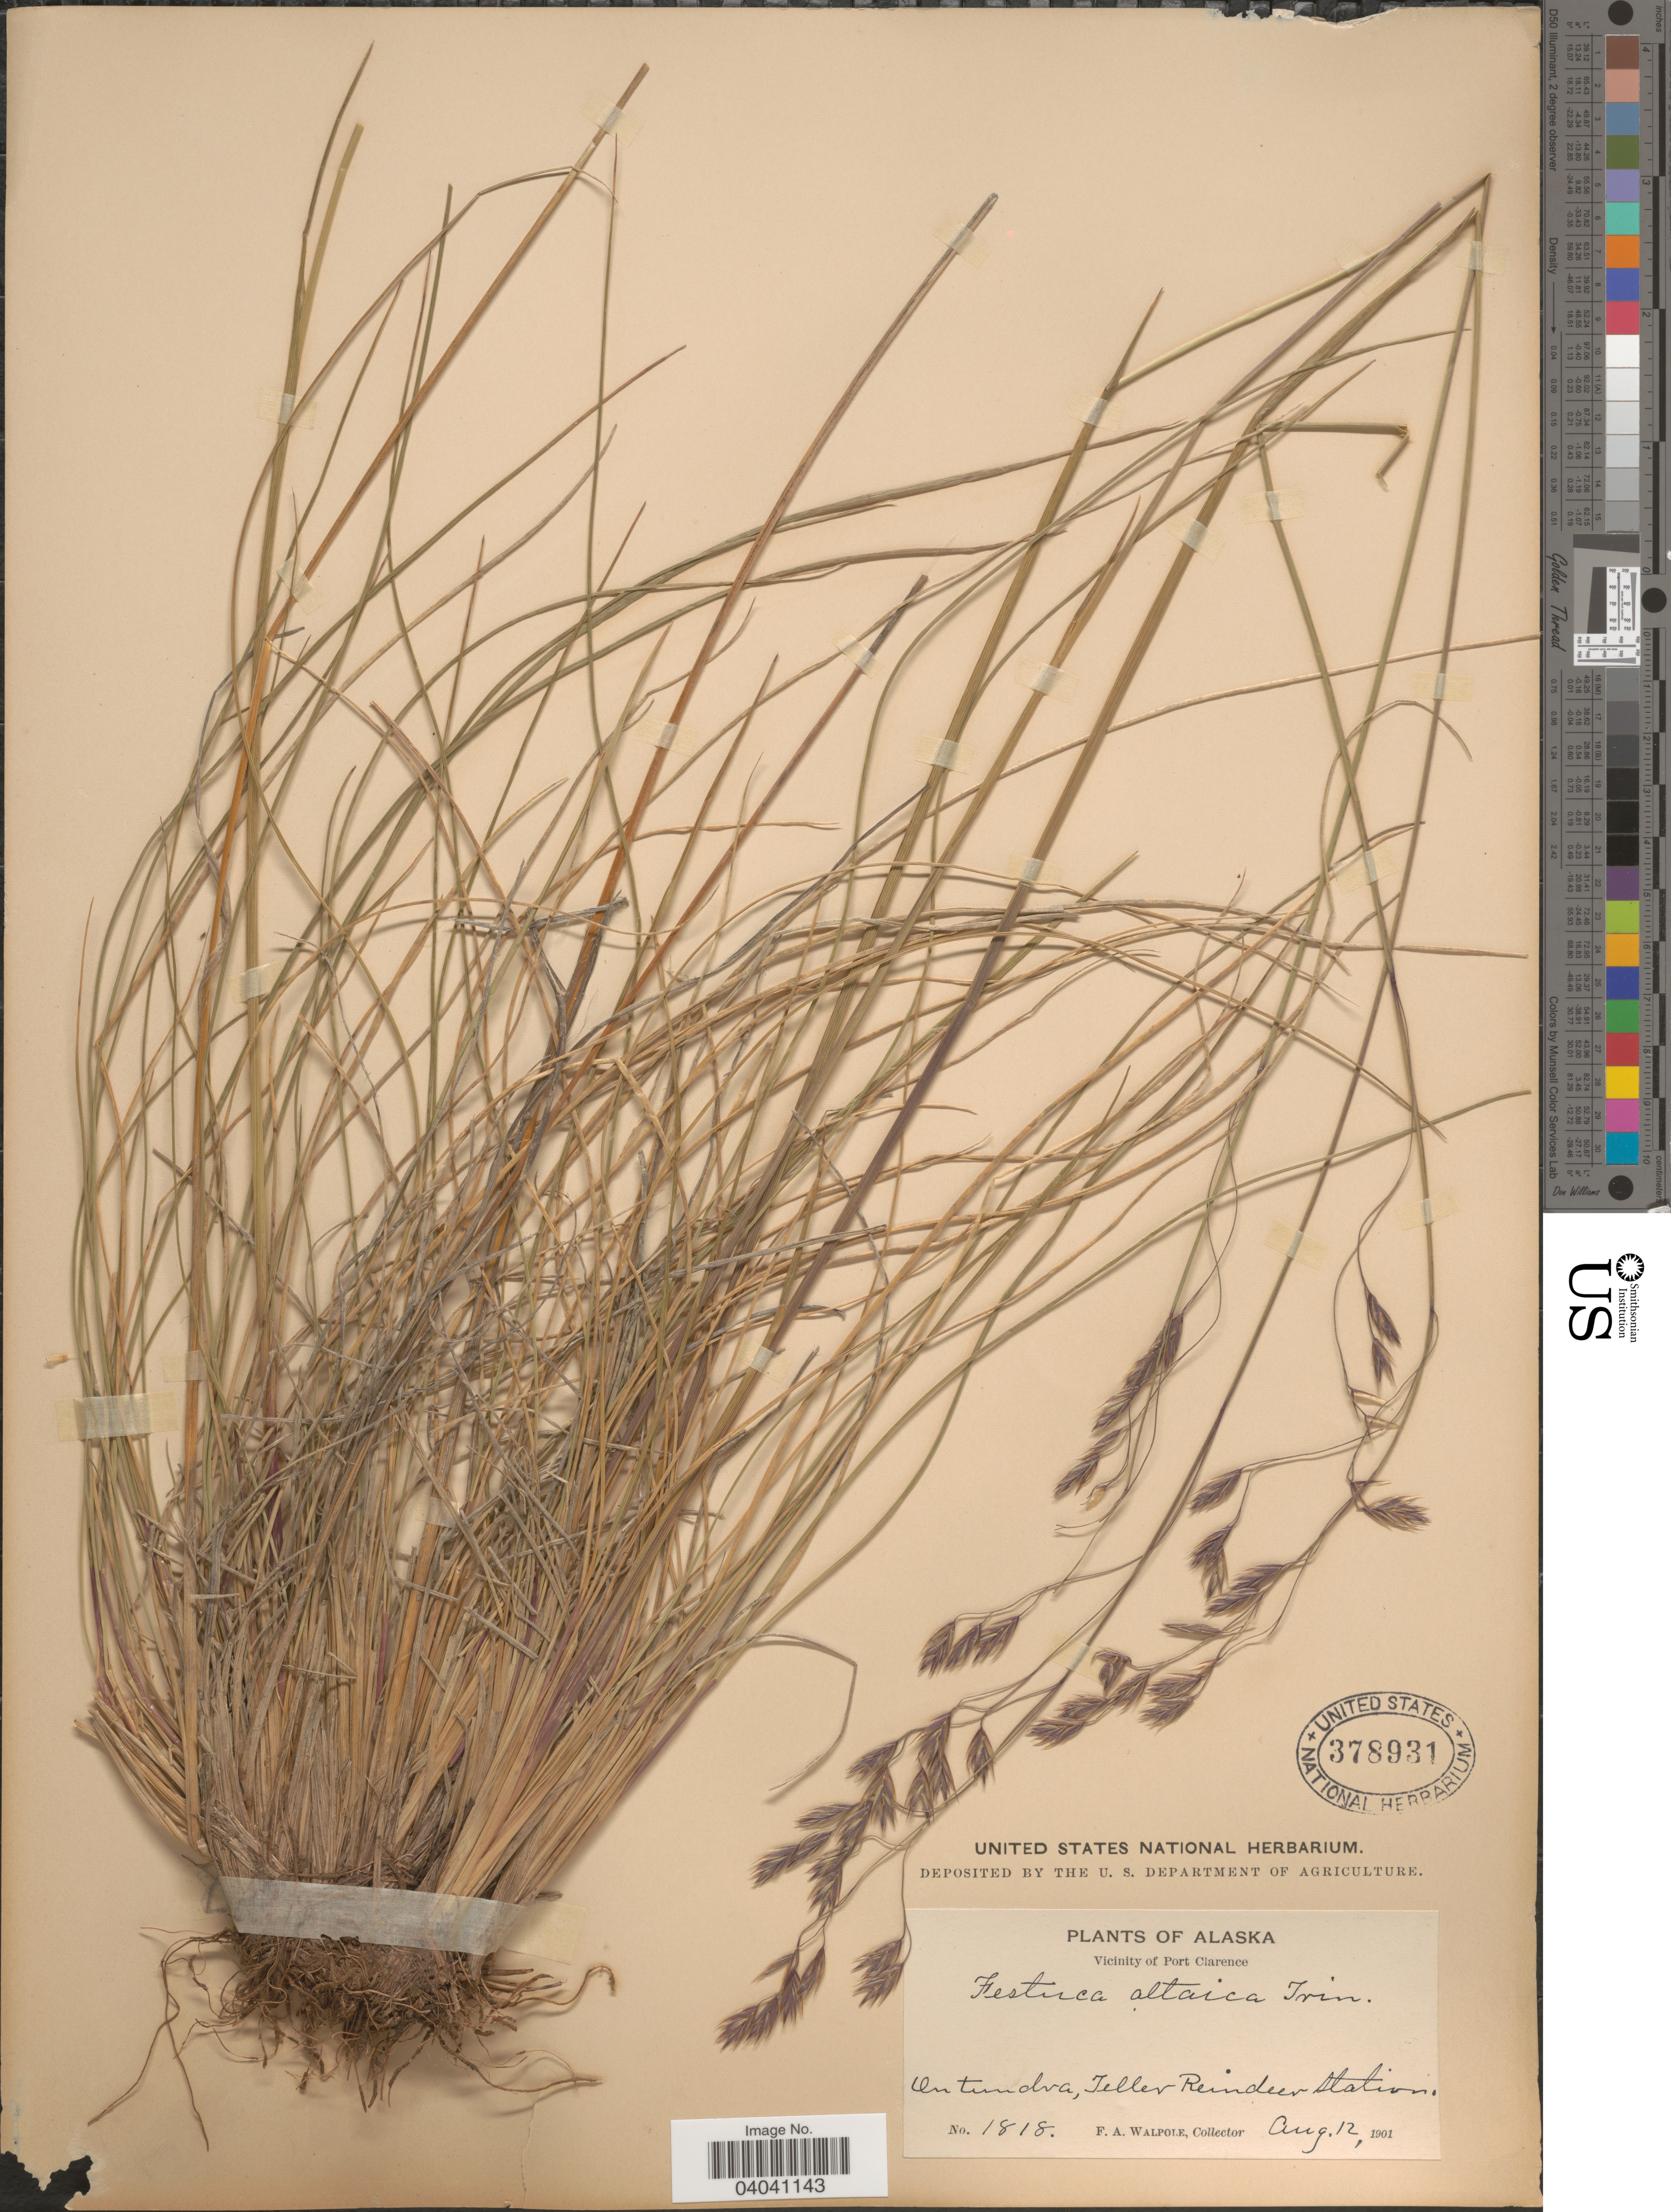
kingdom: Plantae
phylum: Tracheophyta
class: Liliopsida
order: Poales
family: Poaceae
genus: Festuca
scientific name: Festuca altaica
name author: Trin.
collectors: F. Walpole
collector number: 1818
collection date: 1901-08-12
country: United States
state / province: Alaska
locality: Vicinity of Port Clarence. On tundra, Teller Reindeer Station.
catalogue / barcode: US 378931